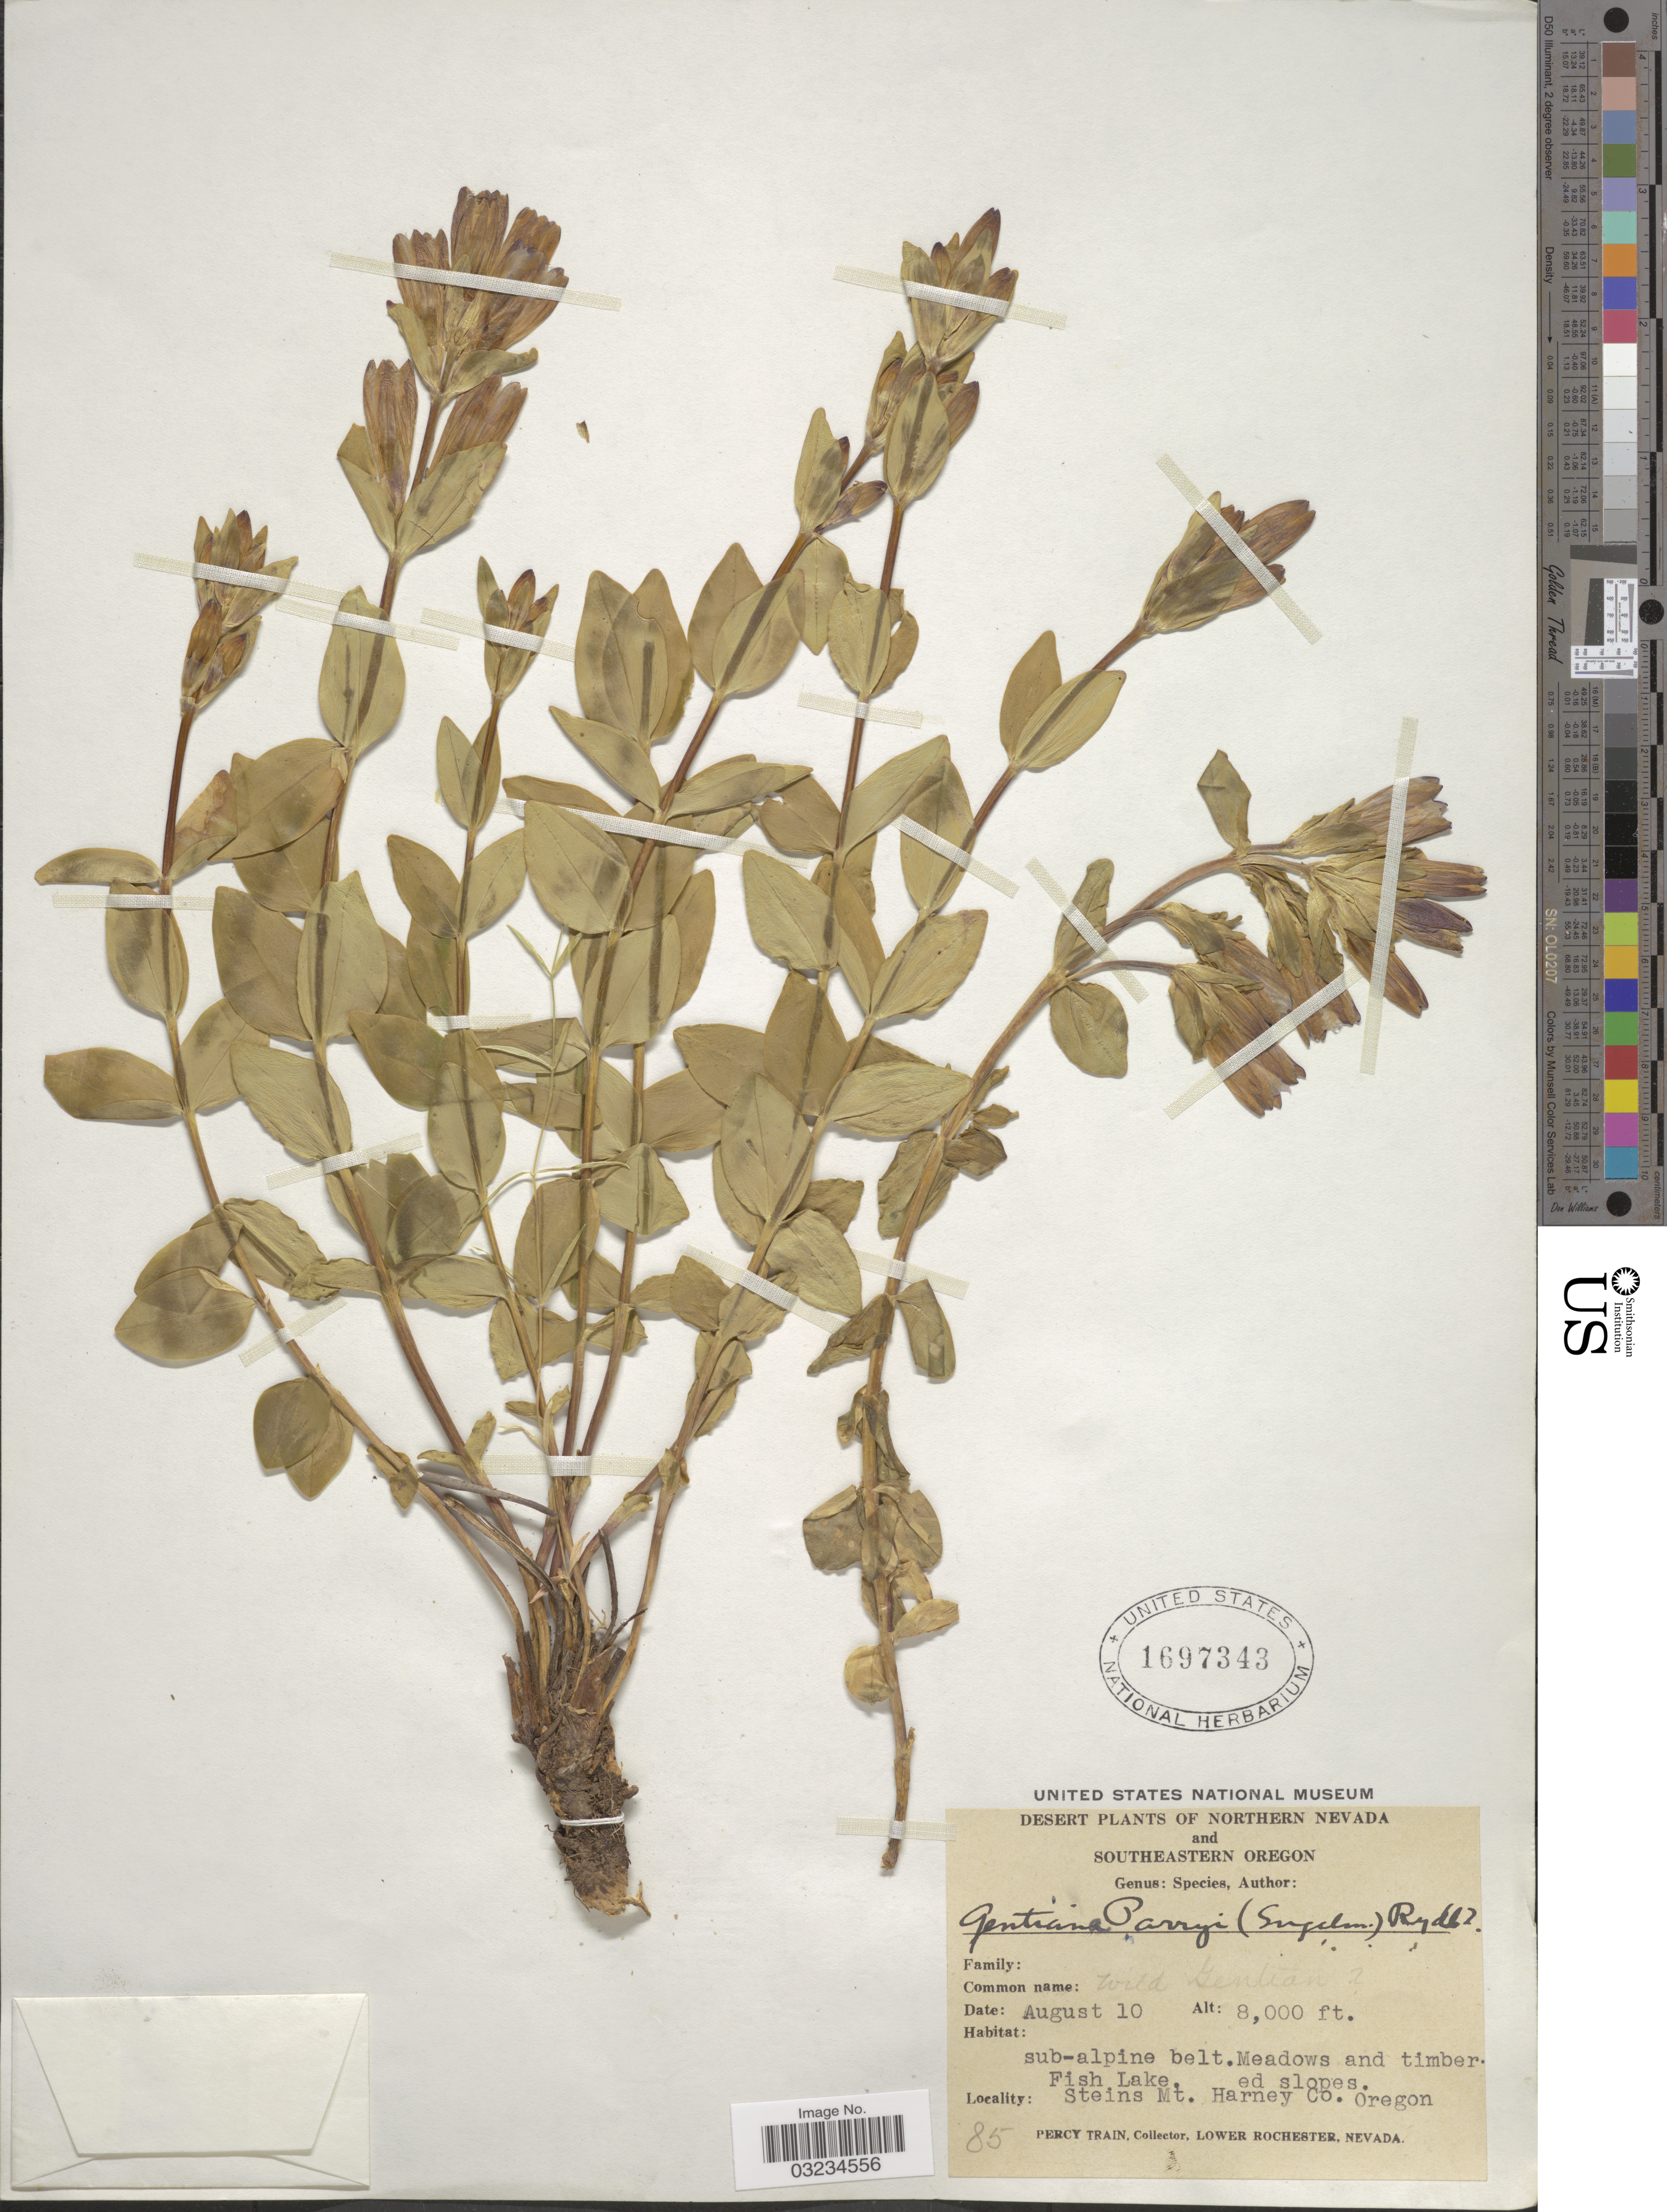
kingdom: Plantae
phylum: Tracheophyta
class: Magnoliopsida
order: Gentianales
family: Gentianaceae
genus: Gentiana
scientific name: Gentiana parryi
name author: Engelm.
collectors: P. Train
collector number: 85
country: United States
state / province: Oregon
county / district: Harney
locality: Southeastern Oregon. Fish Lake, Steins Mt. Harney Co.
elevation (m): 2438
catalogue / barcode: US 1697343